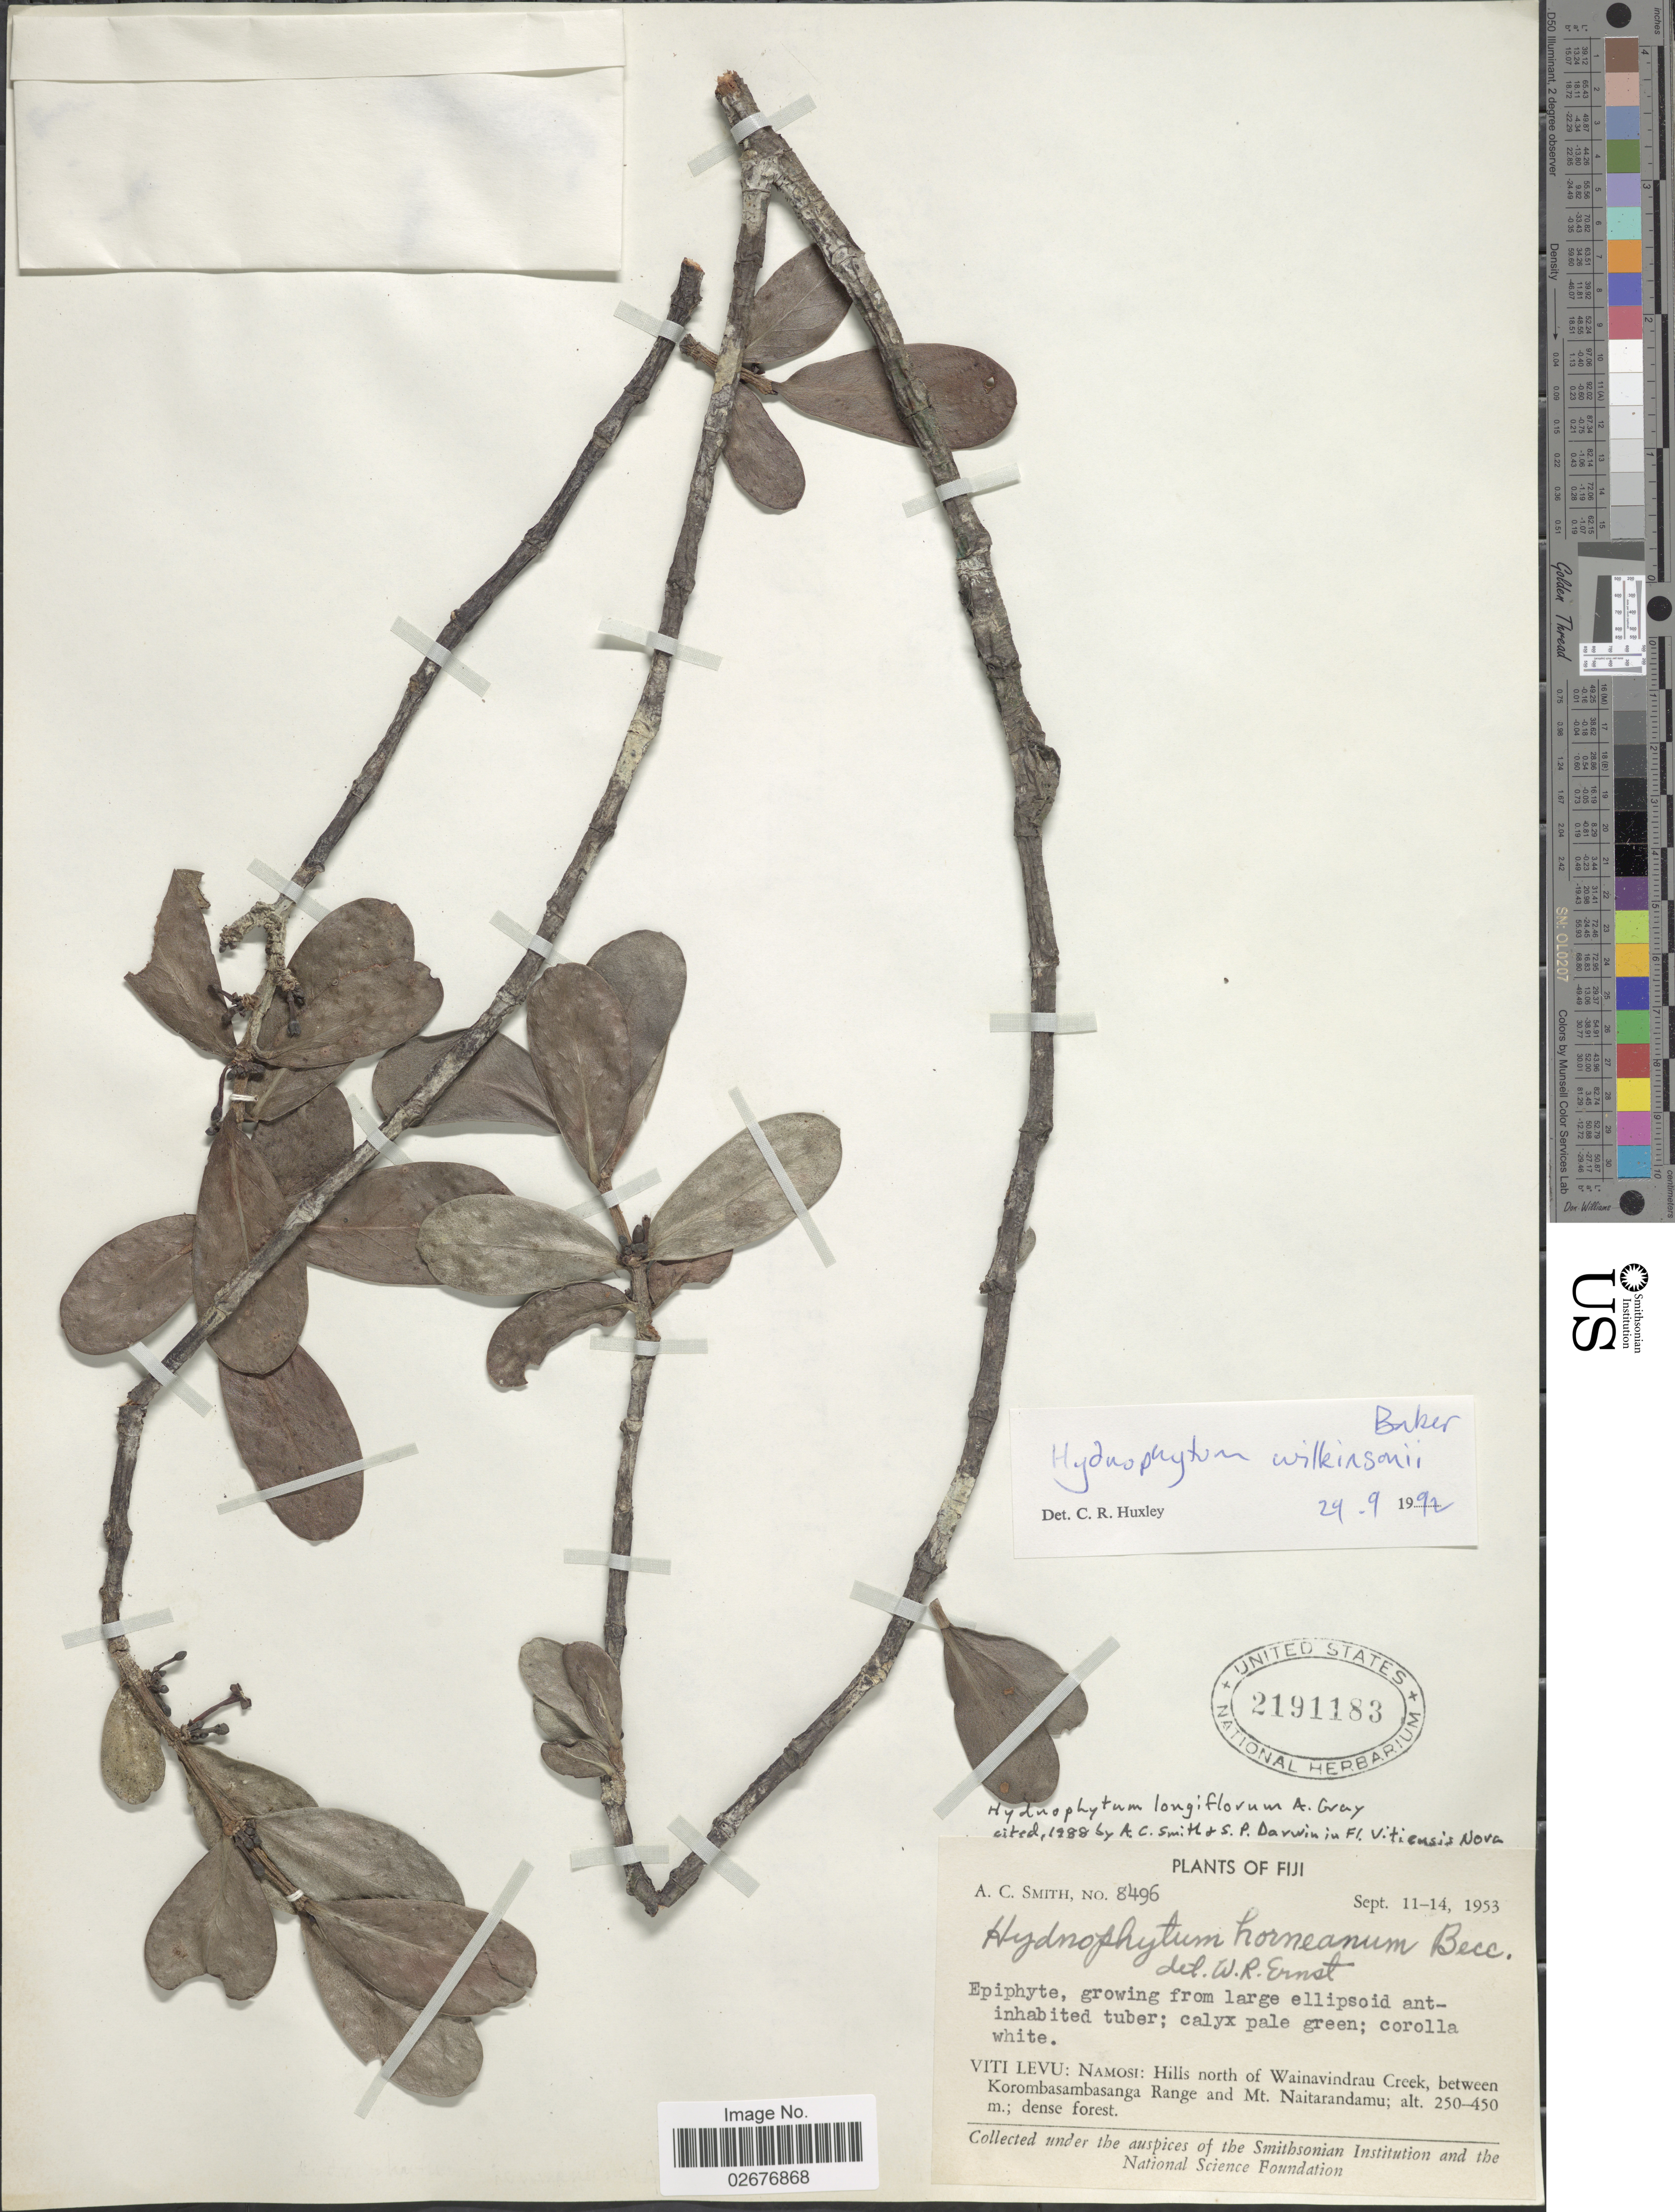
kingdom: Plantae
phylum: Tracheophyta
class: Magnoliopsida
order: Gentianales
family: Rubiaceae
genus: Hydnophytum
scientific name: Hydnophytum wilkinsonii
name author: Horne ex Baker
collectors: A. C. Smith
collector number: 8496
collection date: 1953-09-11/1953-09-14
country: Fiji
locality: Viti Levu: Namosi: Hills north of Wainavindrau Creek, between Korombasambasanga Range and Mt. Naitarandamu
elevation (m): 25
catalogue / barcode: US 2191183